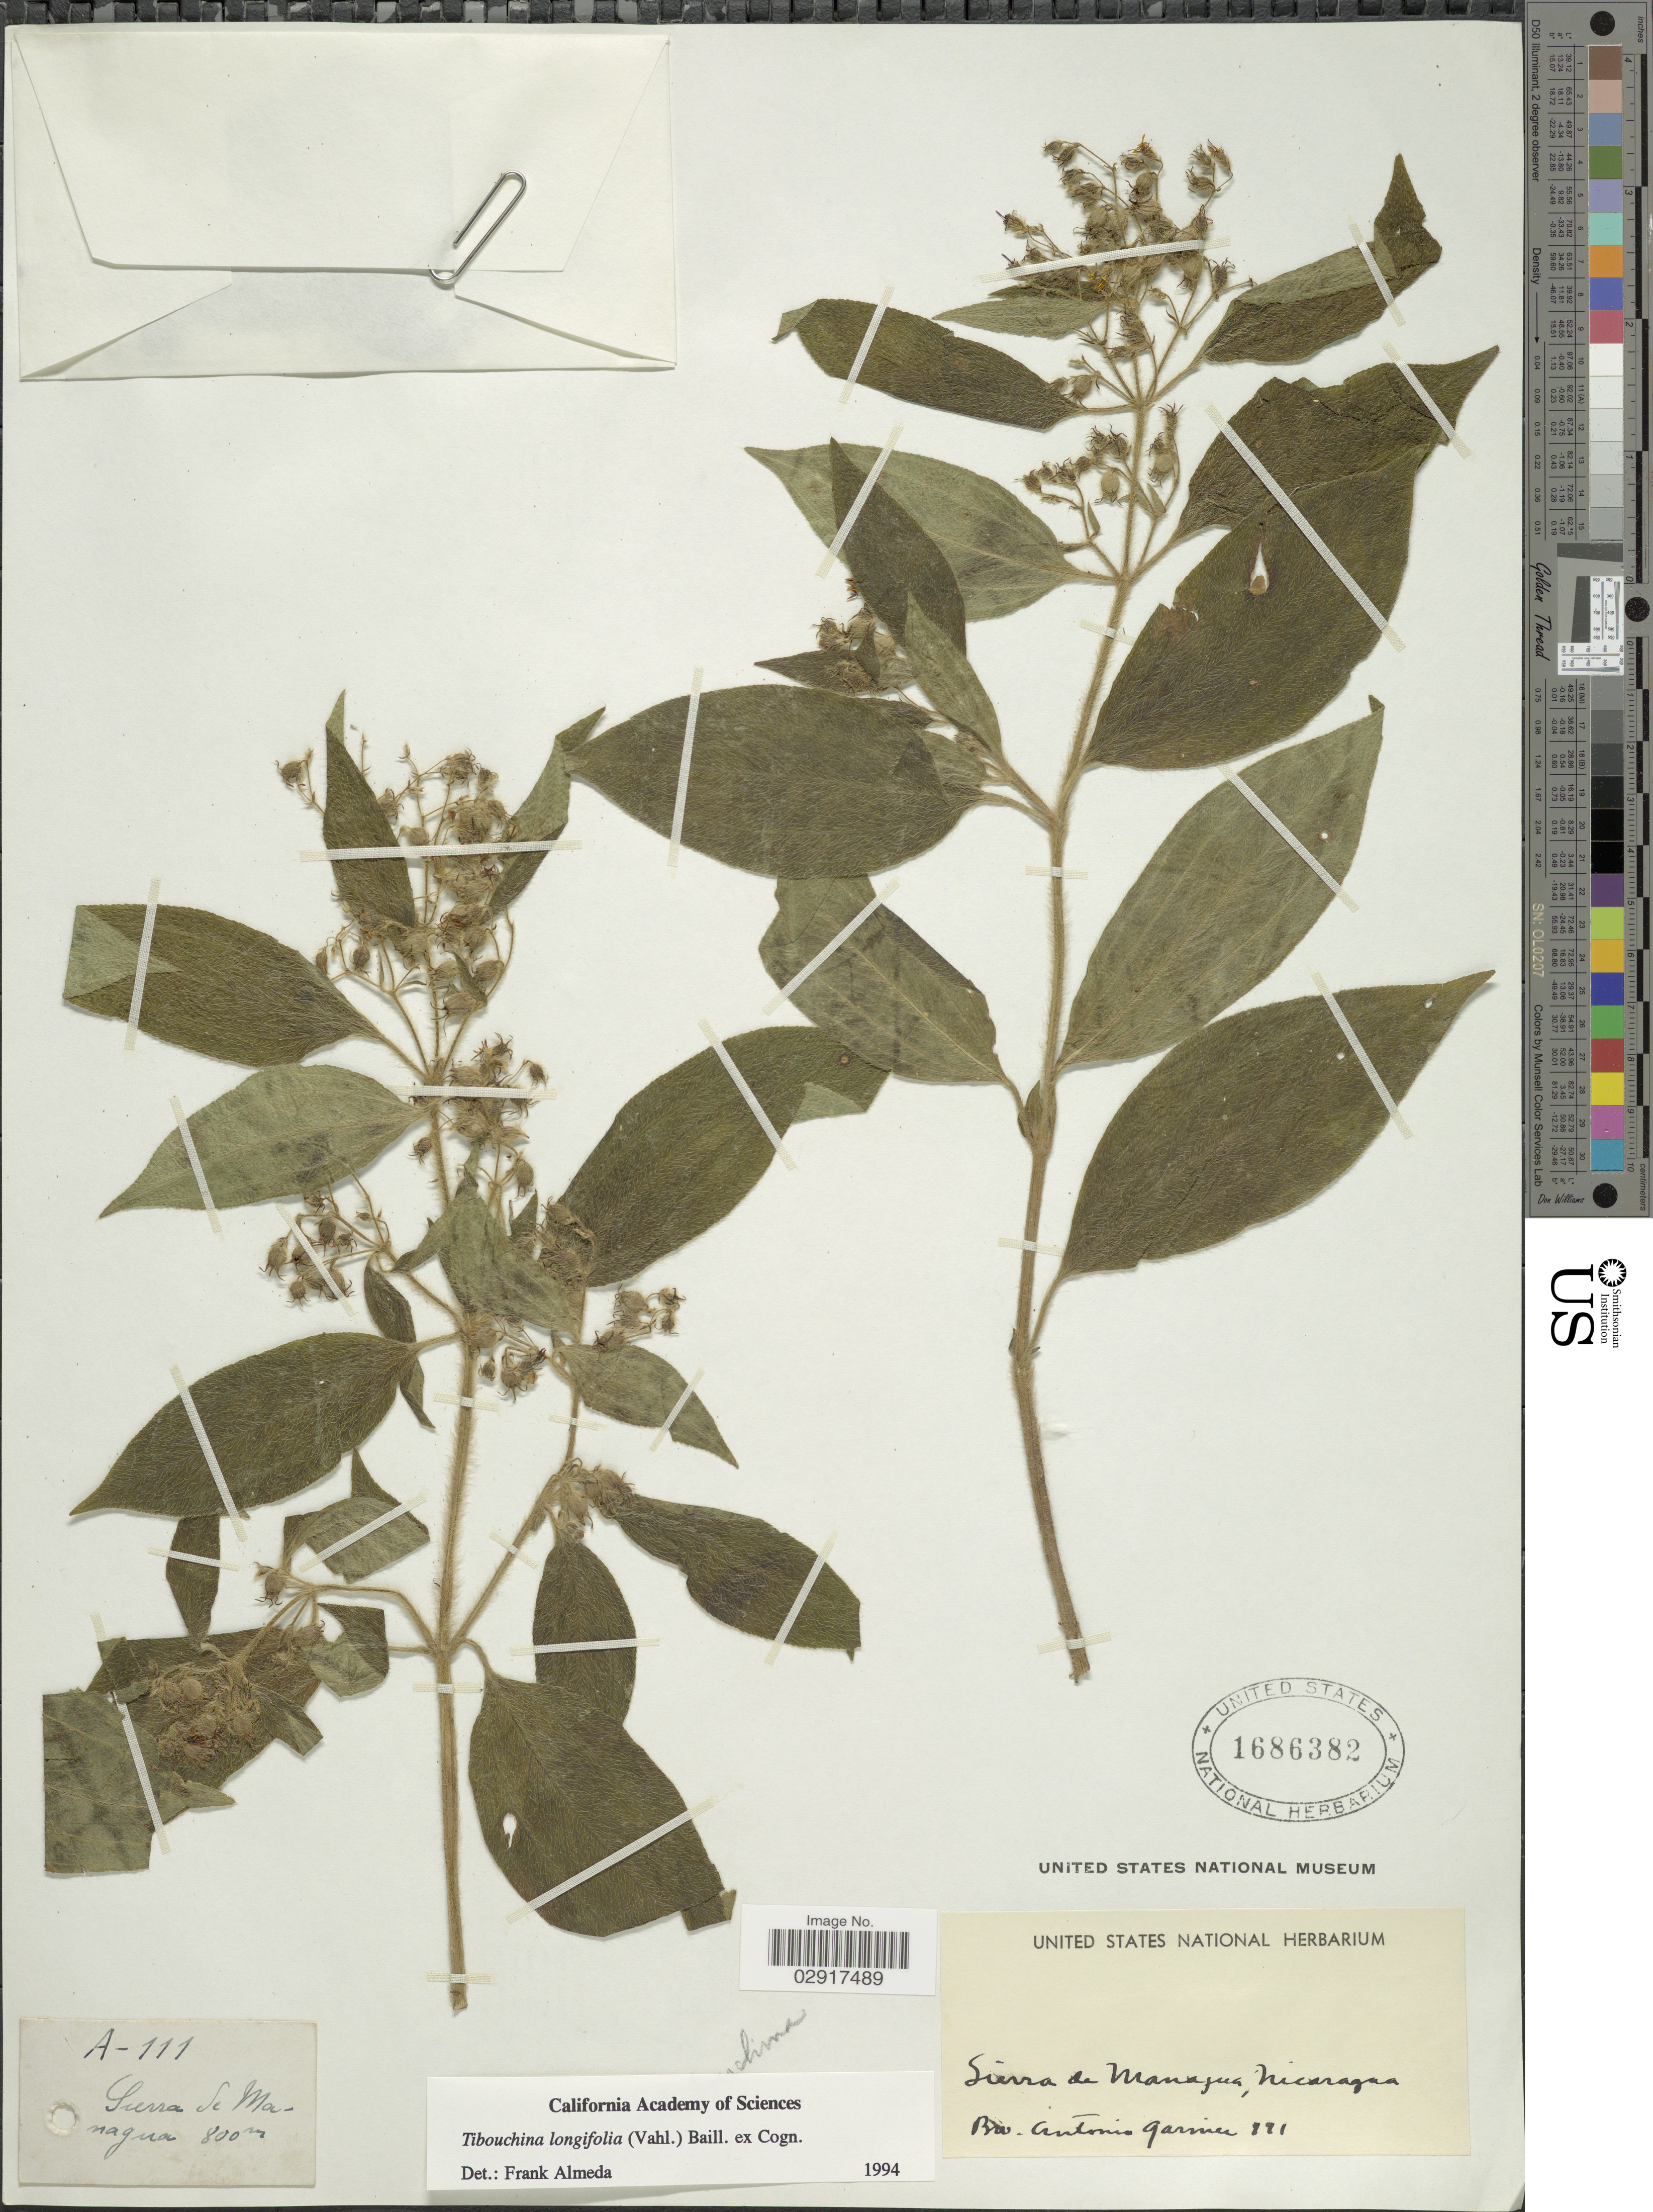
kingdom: Plantae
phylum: Tracheophyta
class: Magnoliopsida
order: Myrtales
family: Melastomataceae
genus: Chaetogastra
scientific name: Chaetogastra longifolia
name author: (Vahl) DC.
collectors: Bro. A. Garnier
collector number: A-111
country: Nicaragua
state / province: Managua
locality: Sierra de Managua.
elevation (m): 800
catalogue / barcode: US 1686382